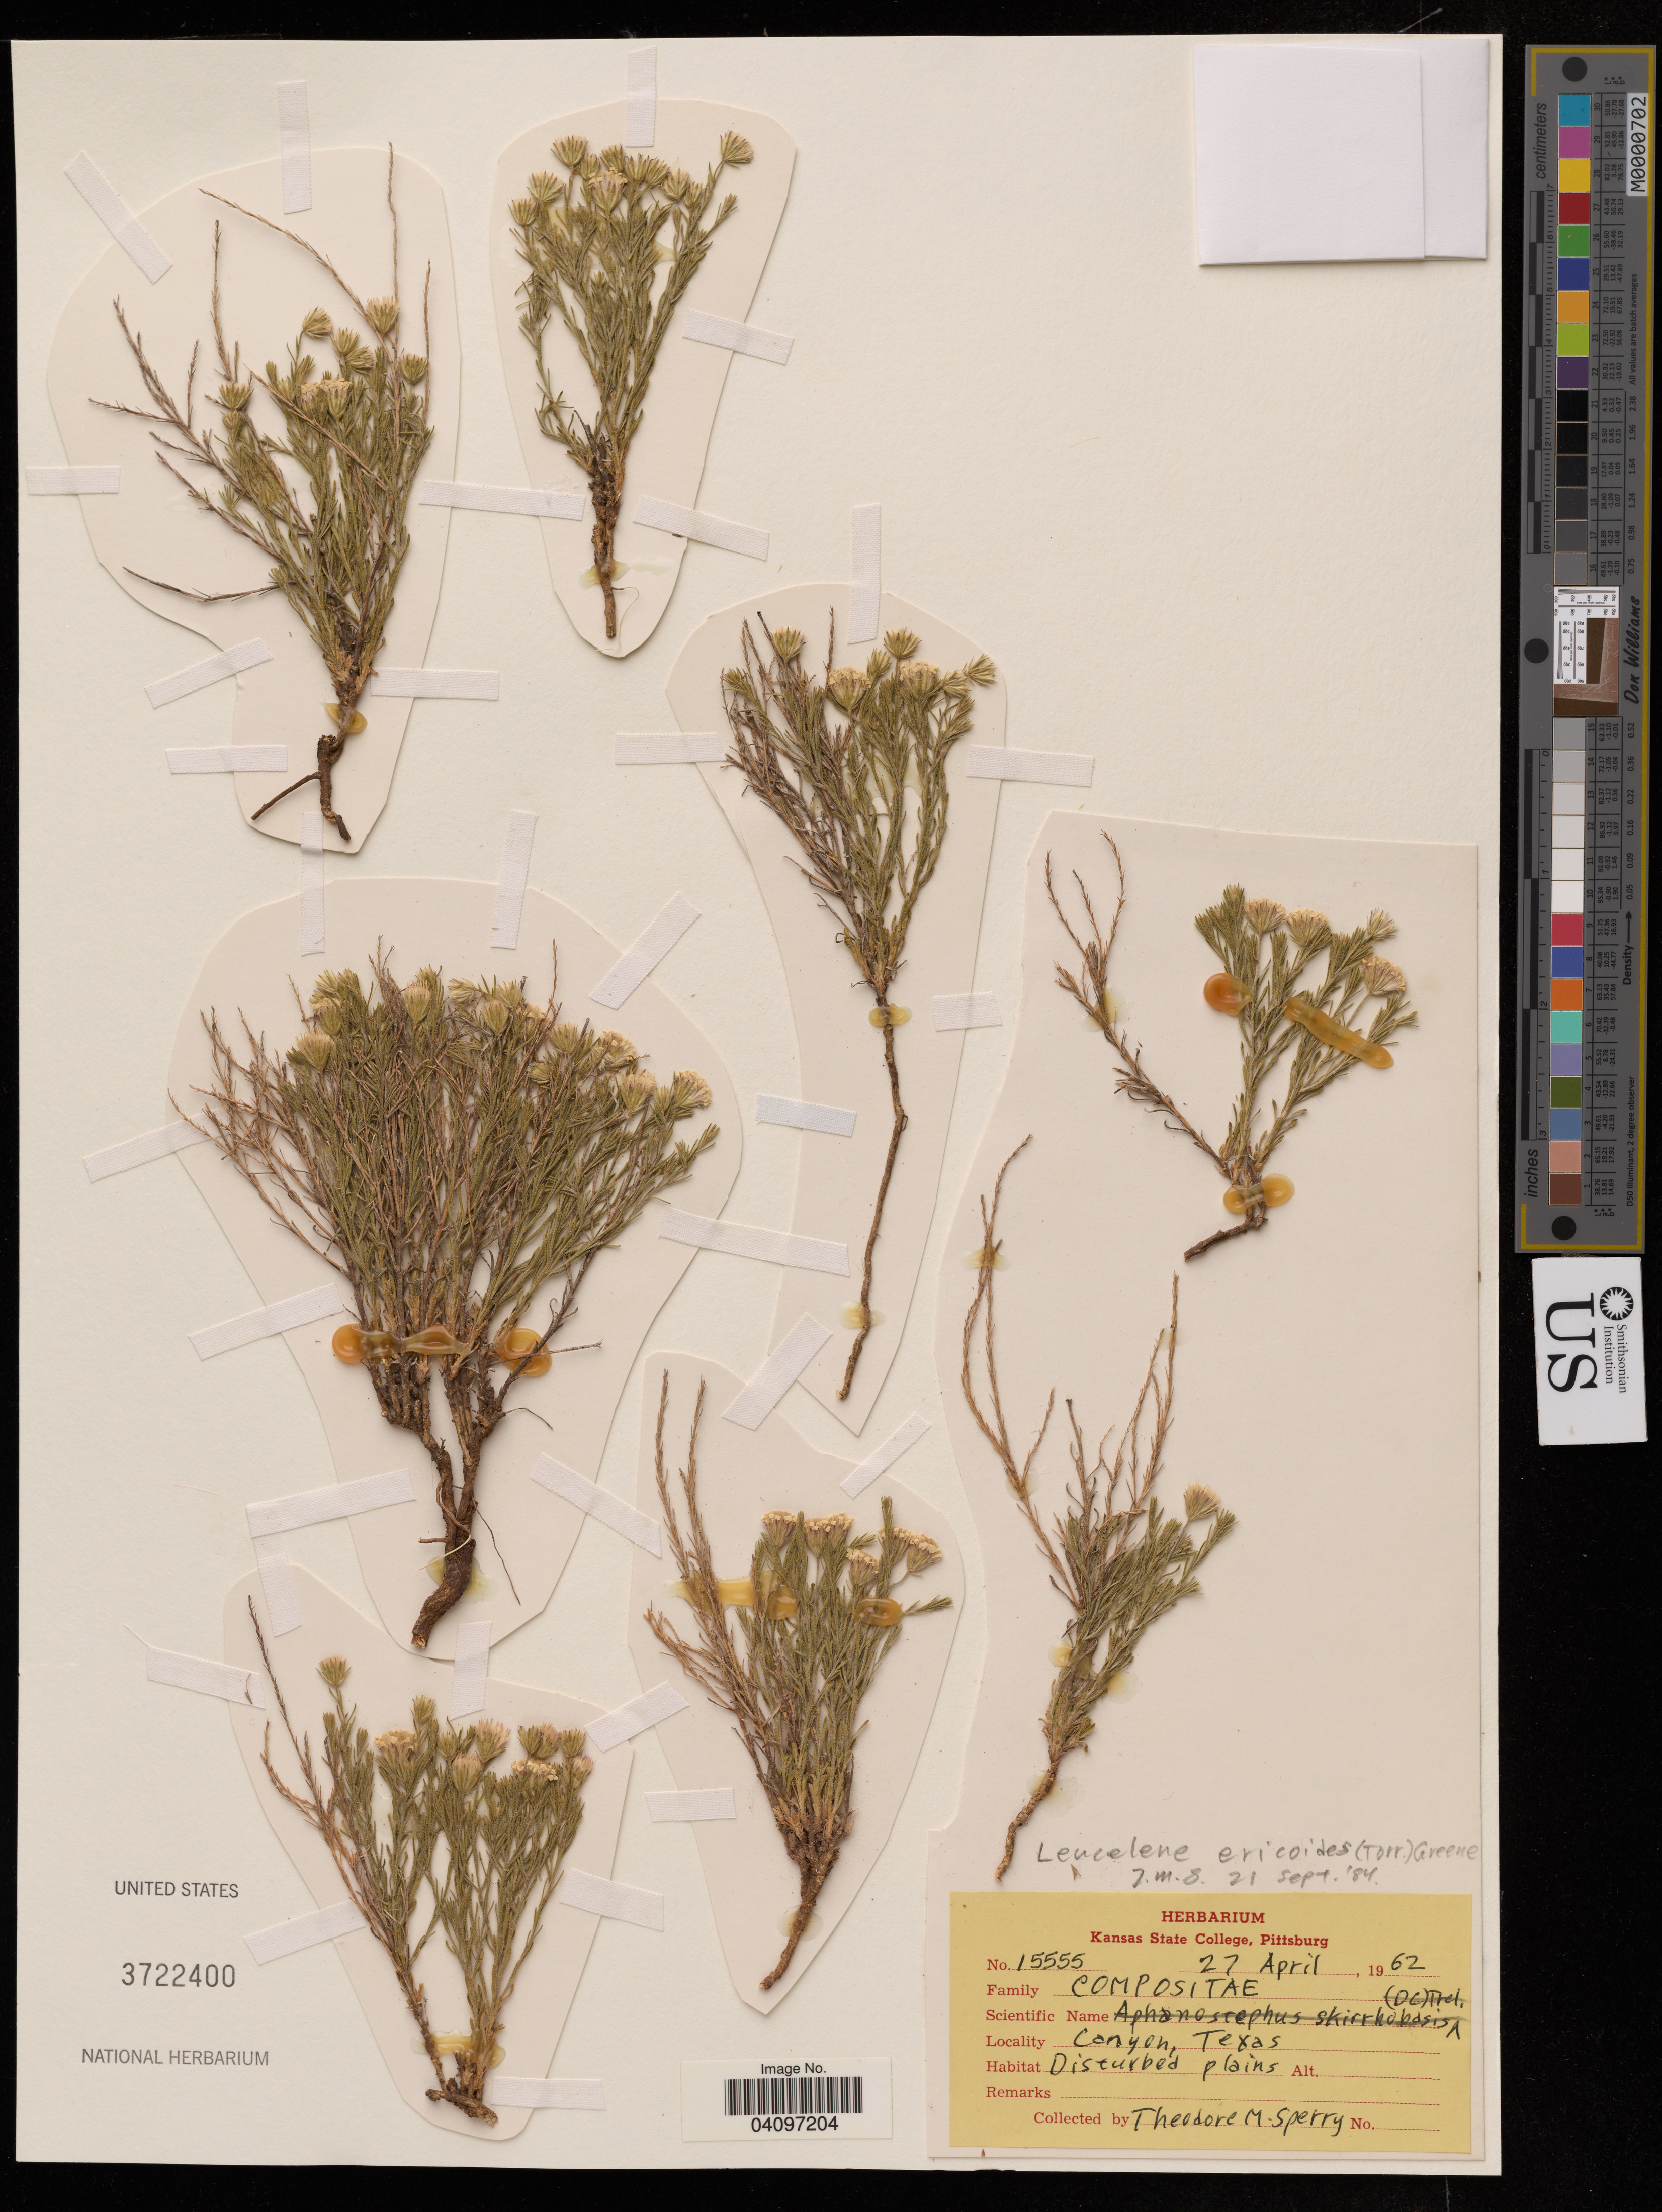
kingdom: Plantae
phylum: Tracheophyta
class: Magnoliopsida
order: Asterales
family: Asteraceae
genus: Leucelene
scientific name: Leucelene ericoides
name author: Greene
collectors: T. Sperry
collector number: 15555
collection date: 1962-04-27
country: United States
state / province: Texas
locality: Canyon.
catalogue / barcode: US 3722400